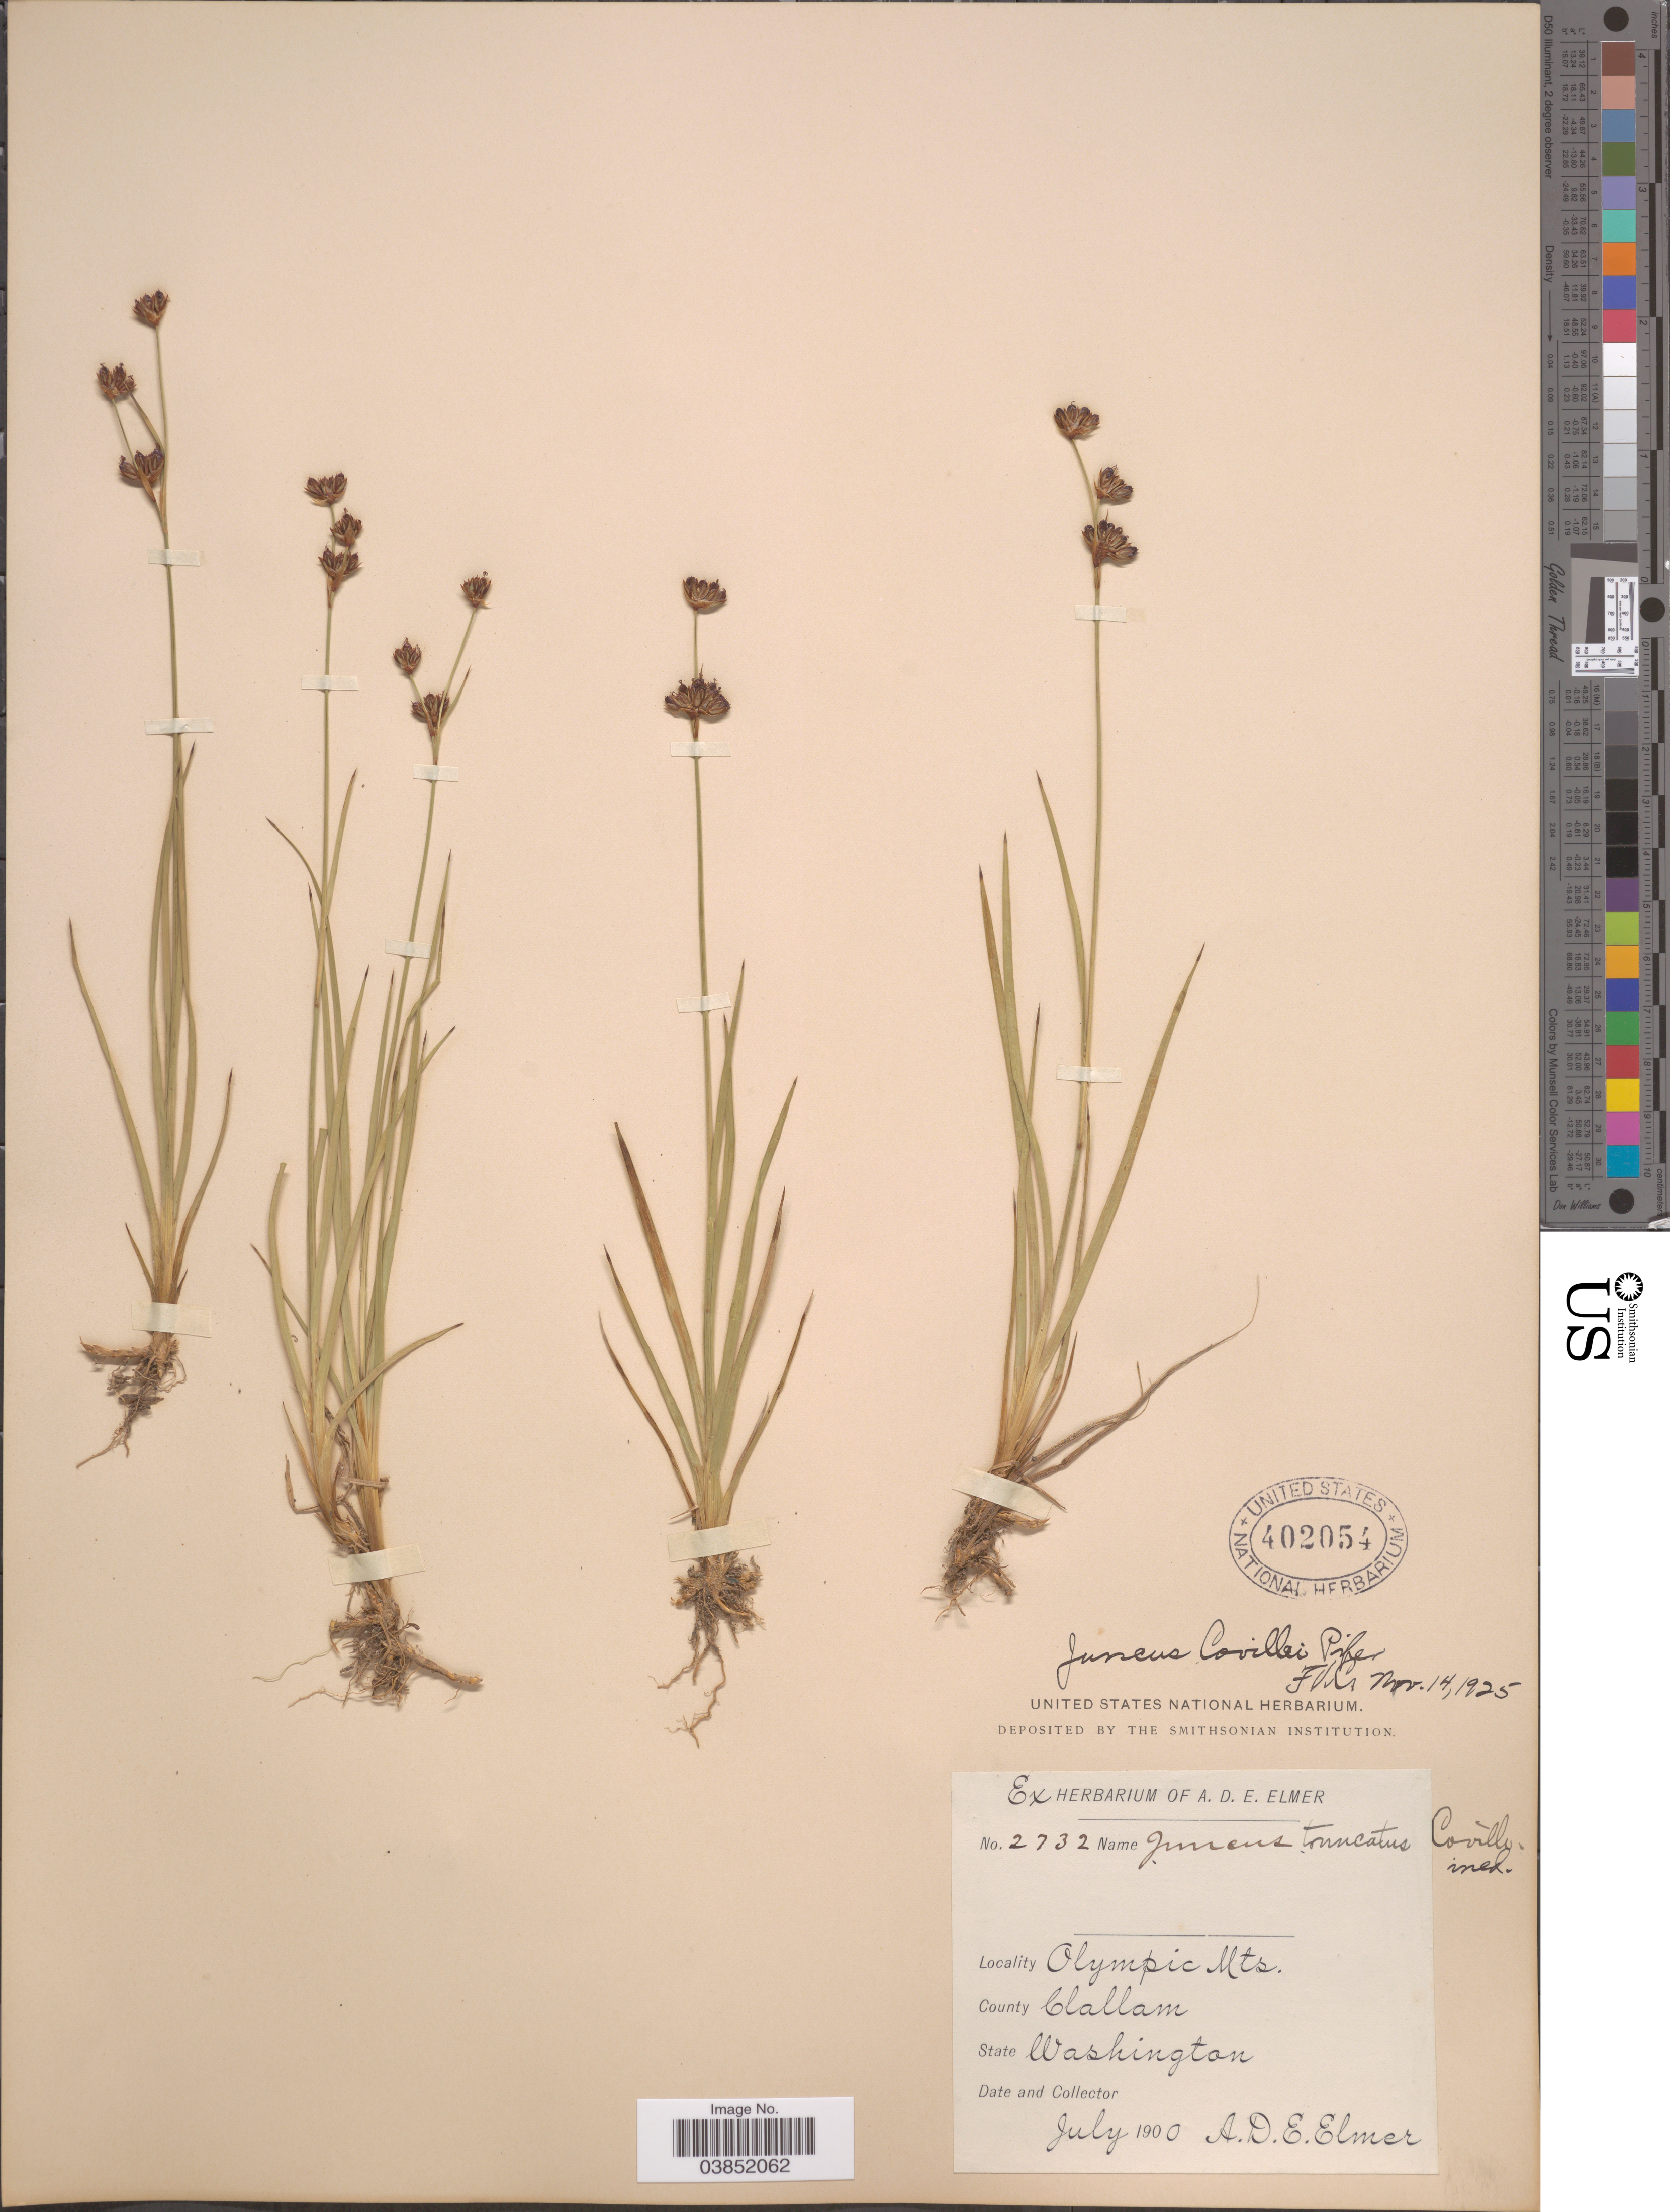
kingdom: Plantae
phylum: Tracheophyta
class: Liliopsida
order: Poales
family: Juncaceae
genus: Juncus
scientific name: Juncus covillei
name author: Piper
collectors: A. D. E. Elmer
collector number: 2732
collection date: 1900-07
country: United States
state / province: Washington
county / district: Clallam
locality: Olympic Mts. County Clallam.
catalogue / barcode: US 402054